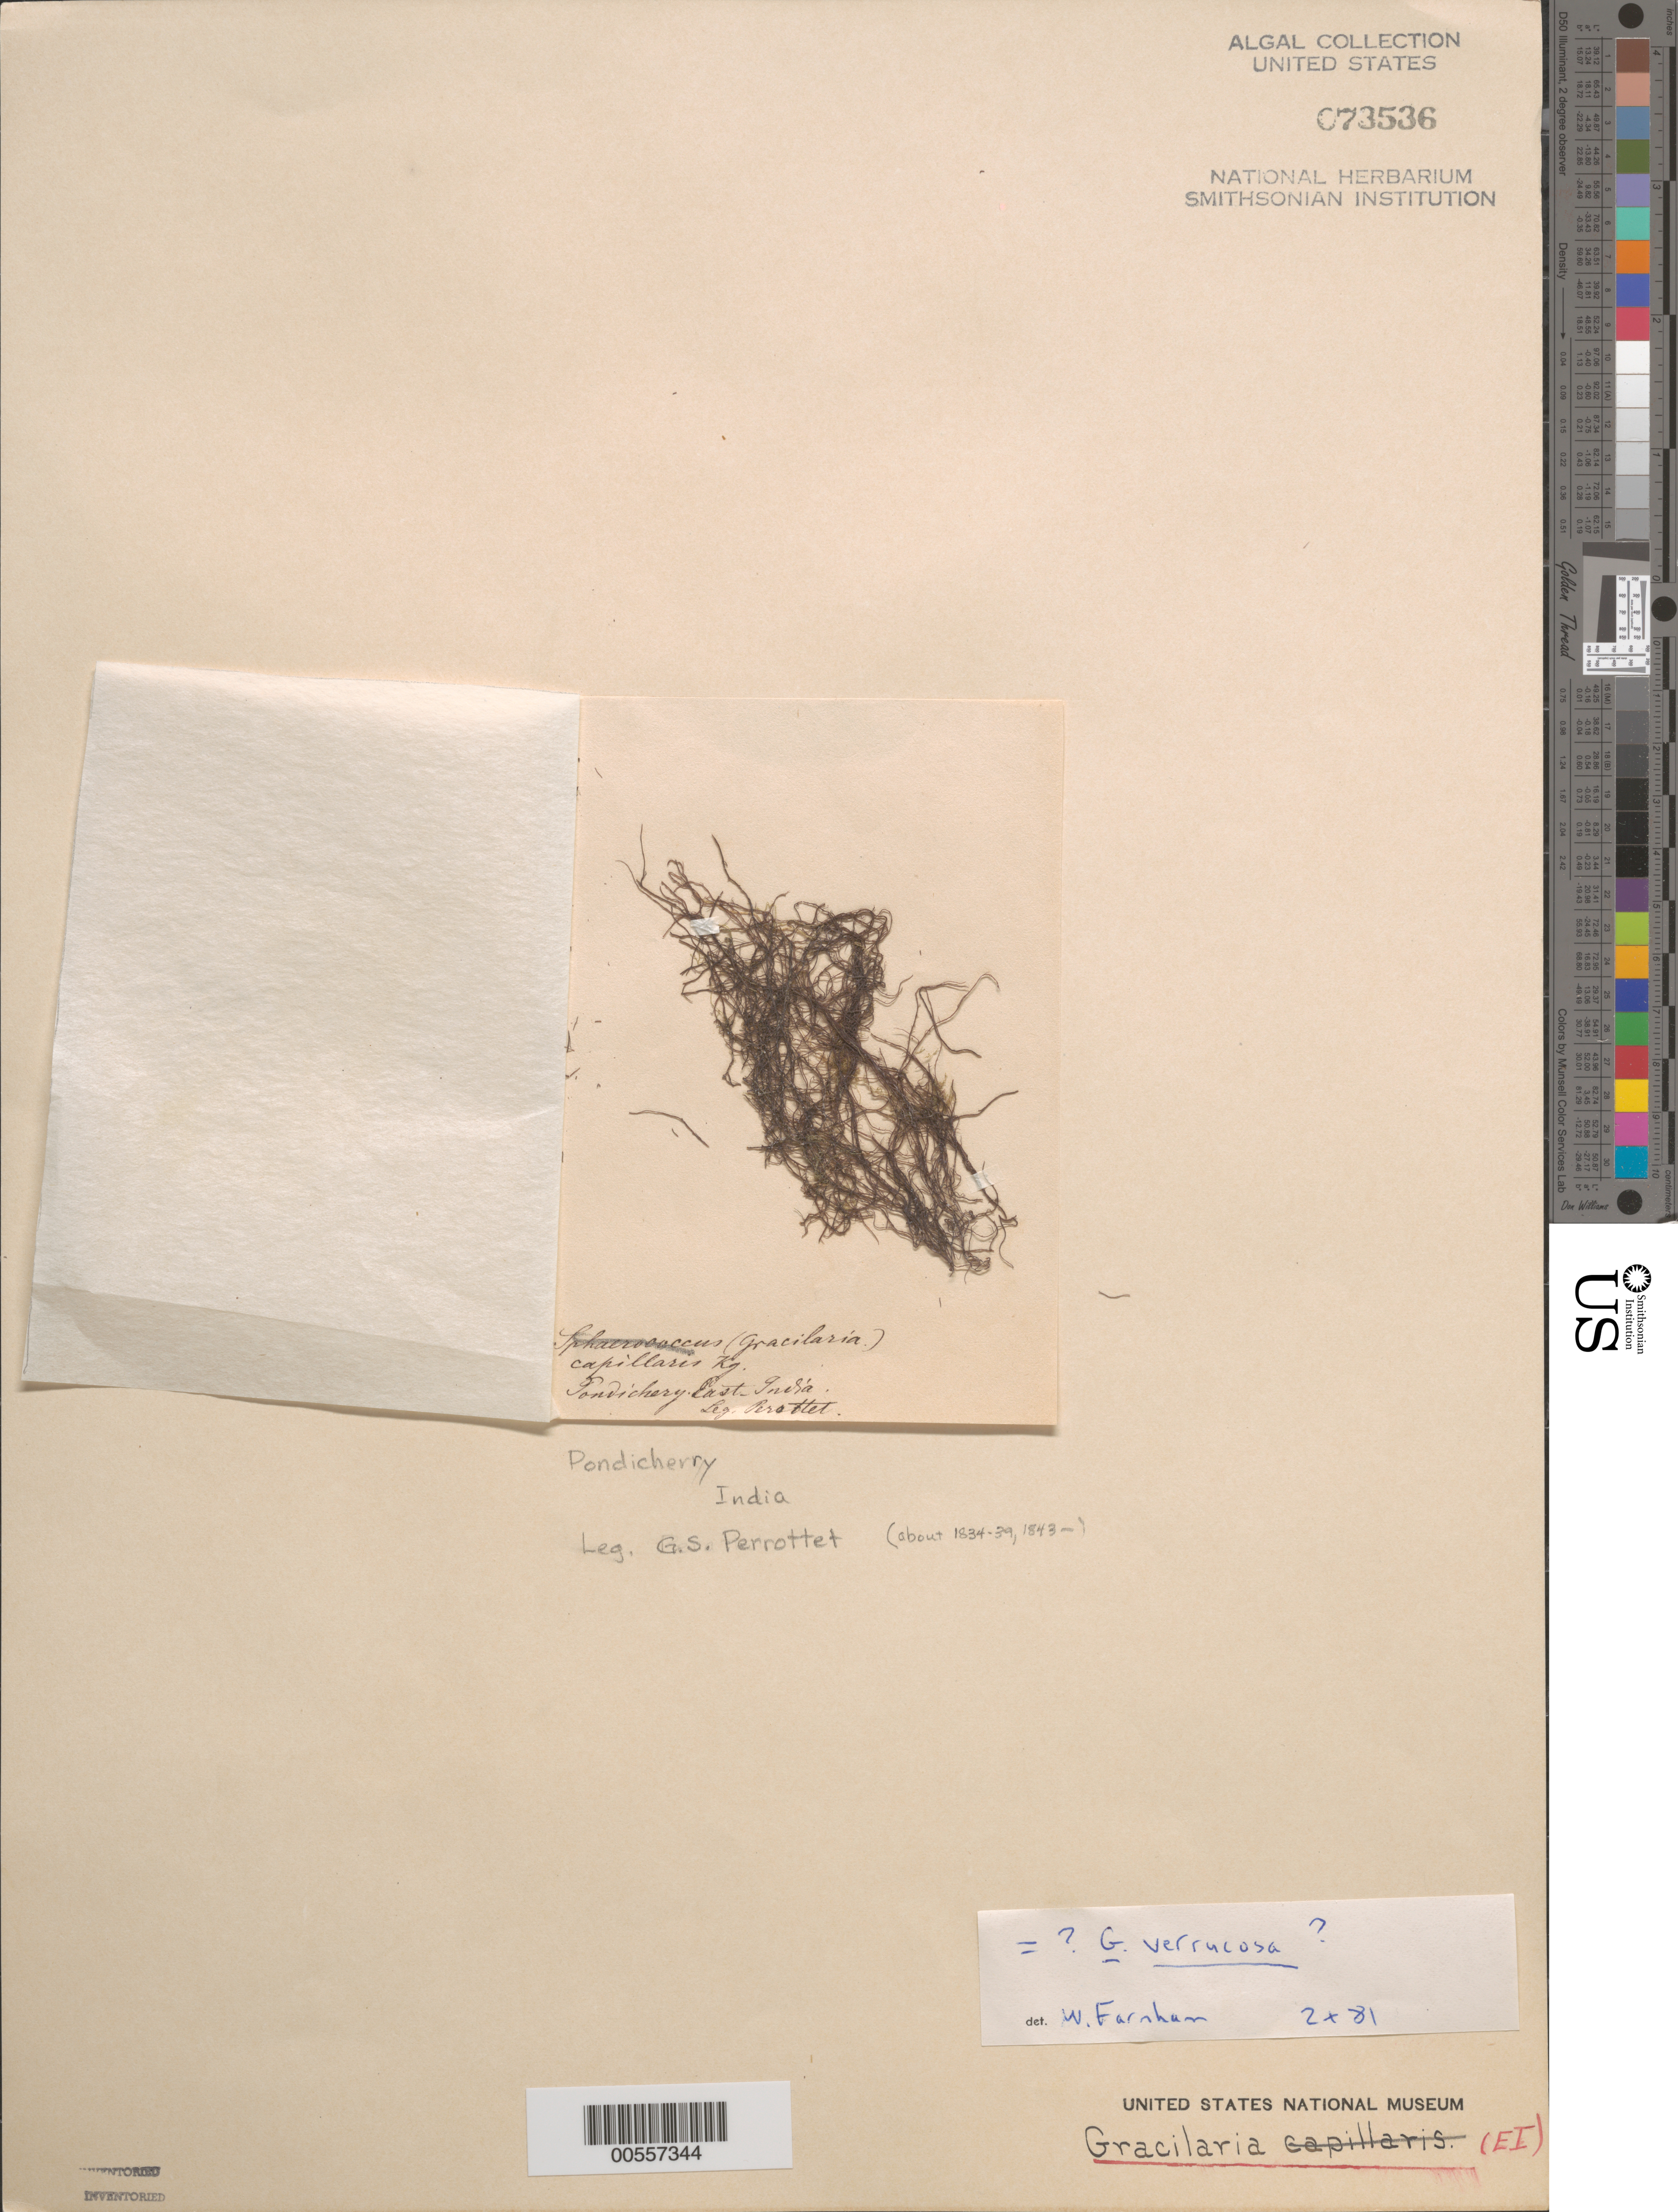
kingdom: Plantae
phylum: Rhodophyta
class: Florideophyceae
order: Gracilariales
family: Gracilariaceae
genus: Gracilariopsis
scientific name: Gracilariopsis longissima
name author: (S.G. Gmel.) Steentoft et al.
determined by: Algae name updating Project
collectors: G. S. Perrottet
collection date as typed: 18--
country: India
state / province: Pondicherry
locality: Pondicherry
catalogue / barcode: US 73536